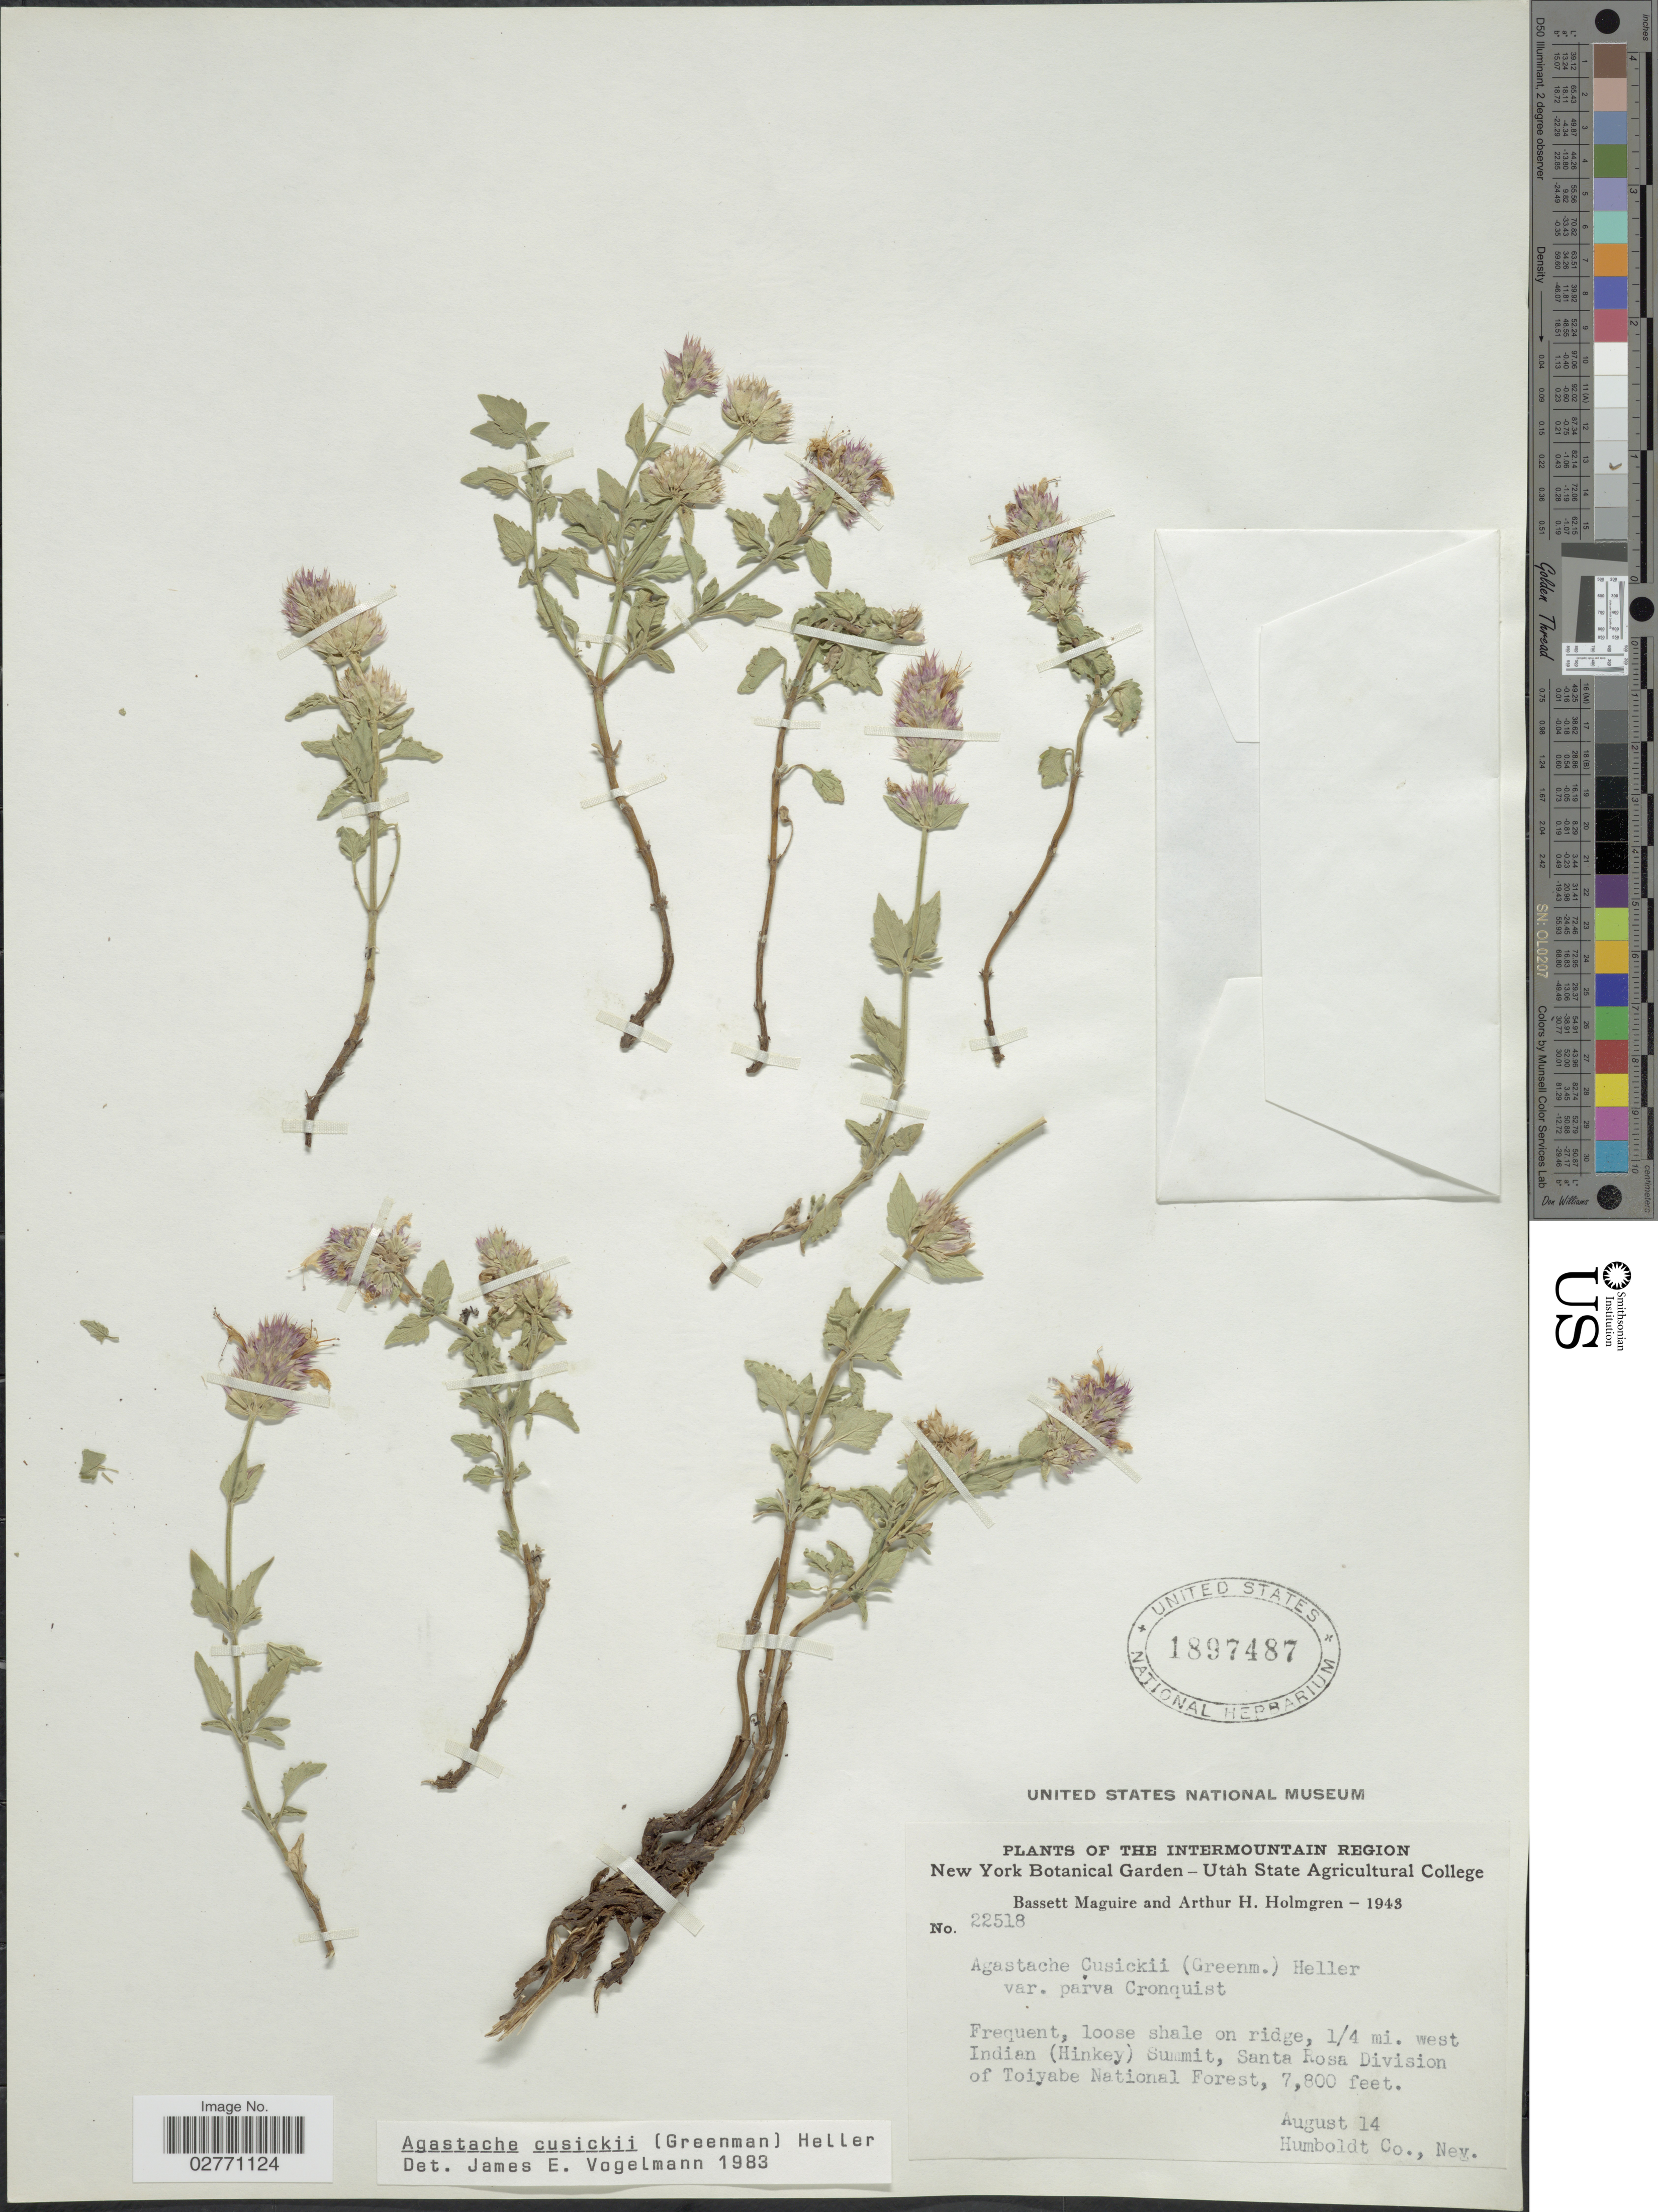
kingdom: Plantae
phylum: Tracheophyta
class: Magnoliopsida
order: Lamiales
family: Lamiaceae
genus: Agastache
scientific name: Agastache cusickii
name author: (Greenm.) A. Heller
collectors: B. Maguire & A. H. Holmgren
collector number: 22518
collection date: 1948-08-14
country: United States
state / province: Nevada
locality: Intermountain Region. Frequent, loose shale on ridge, 1/4 mi. west Indian (Hinkey) Summit, Santa Rosa Division of Toiyabe National Forest. Humboldt Co.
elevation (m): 2377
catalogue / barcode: US 1897487